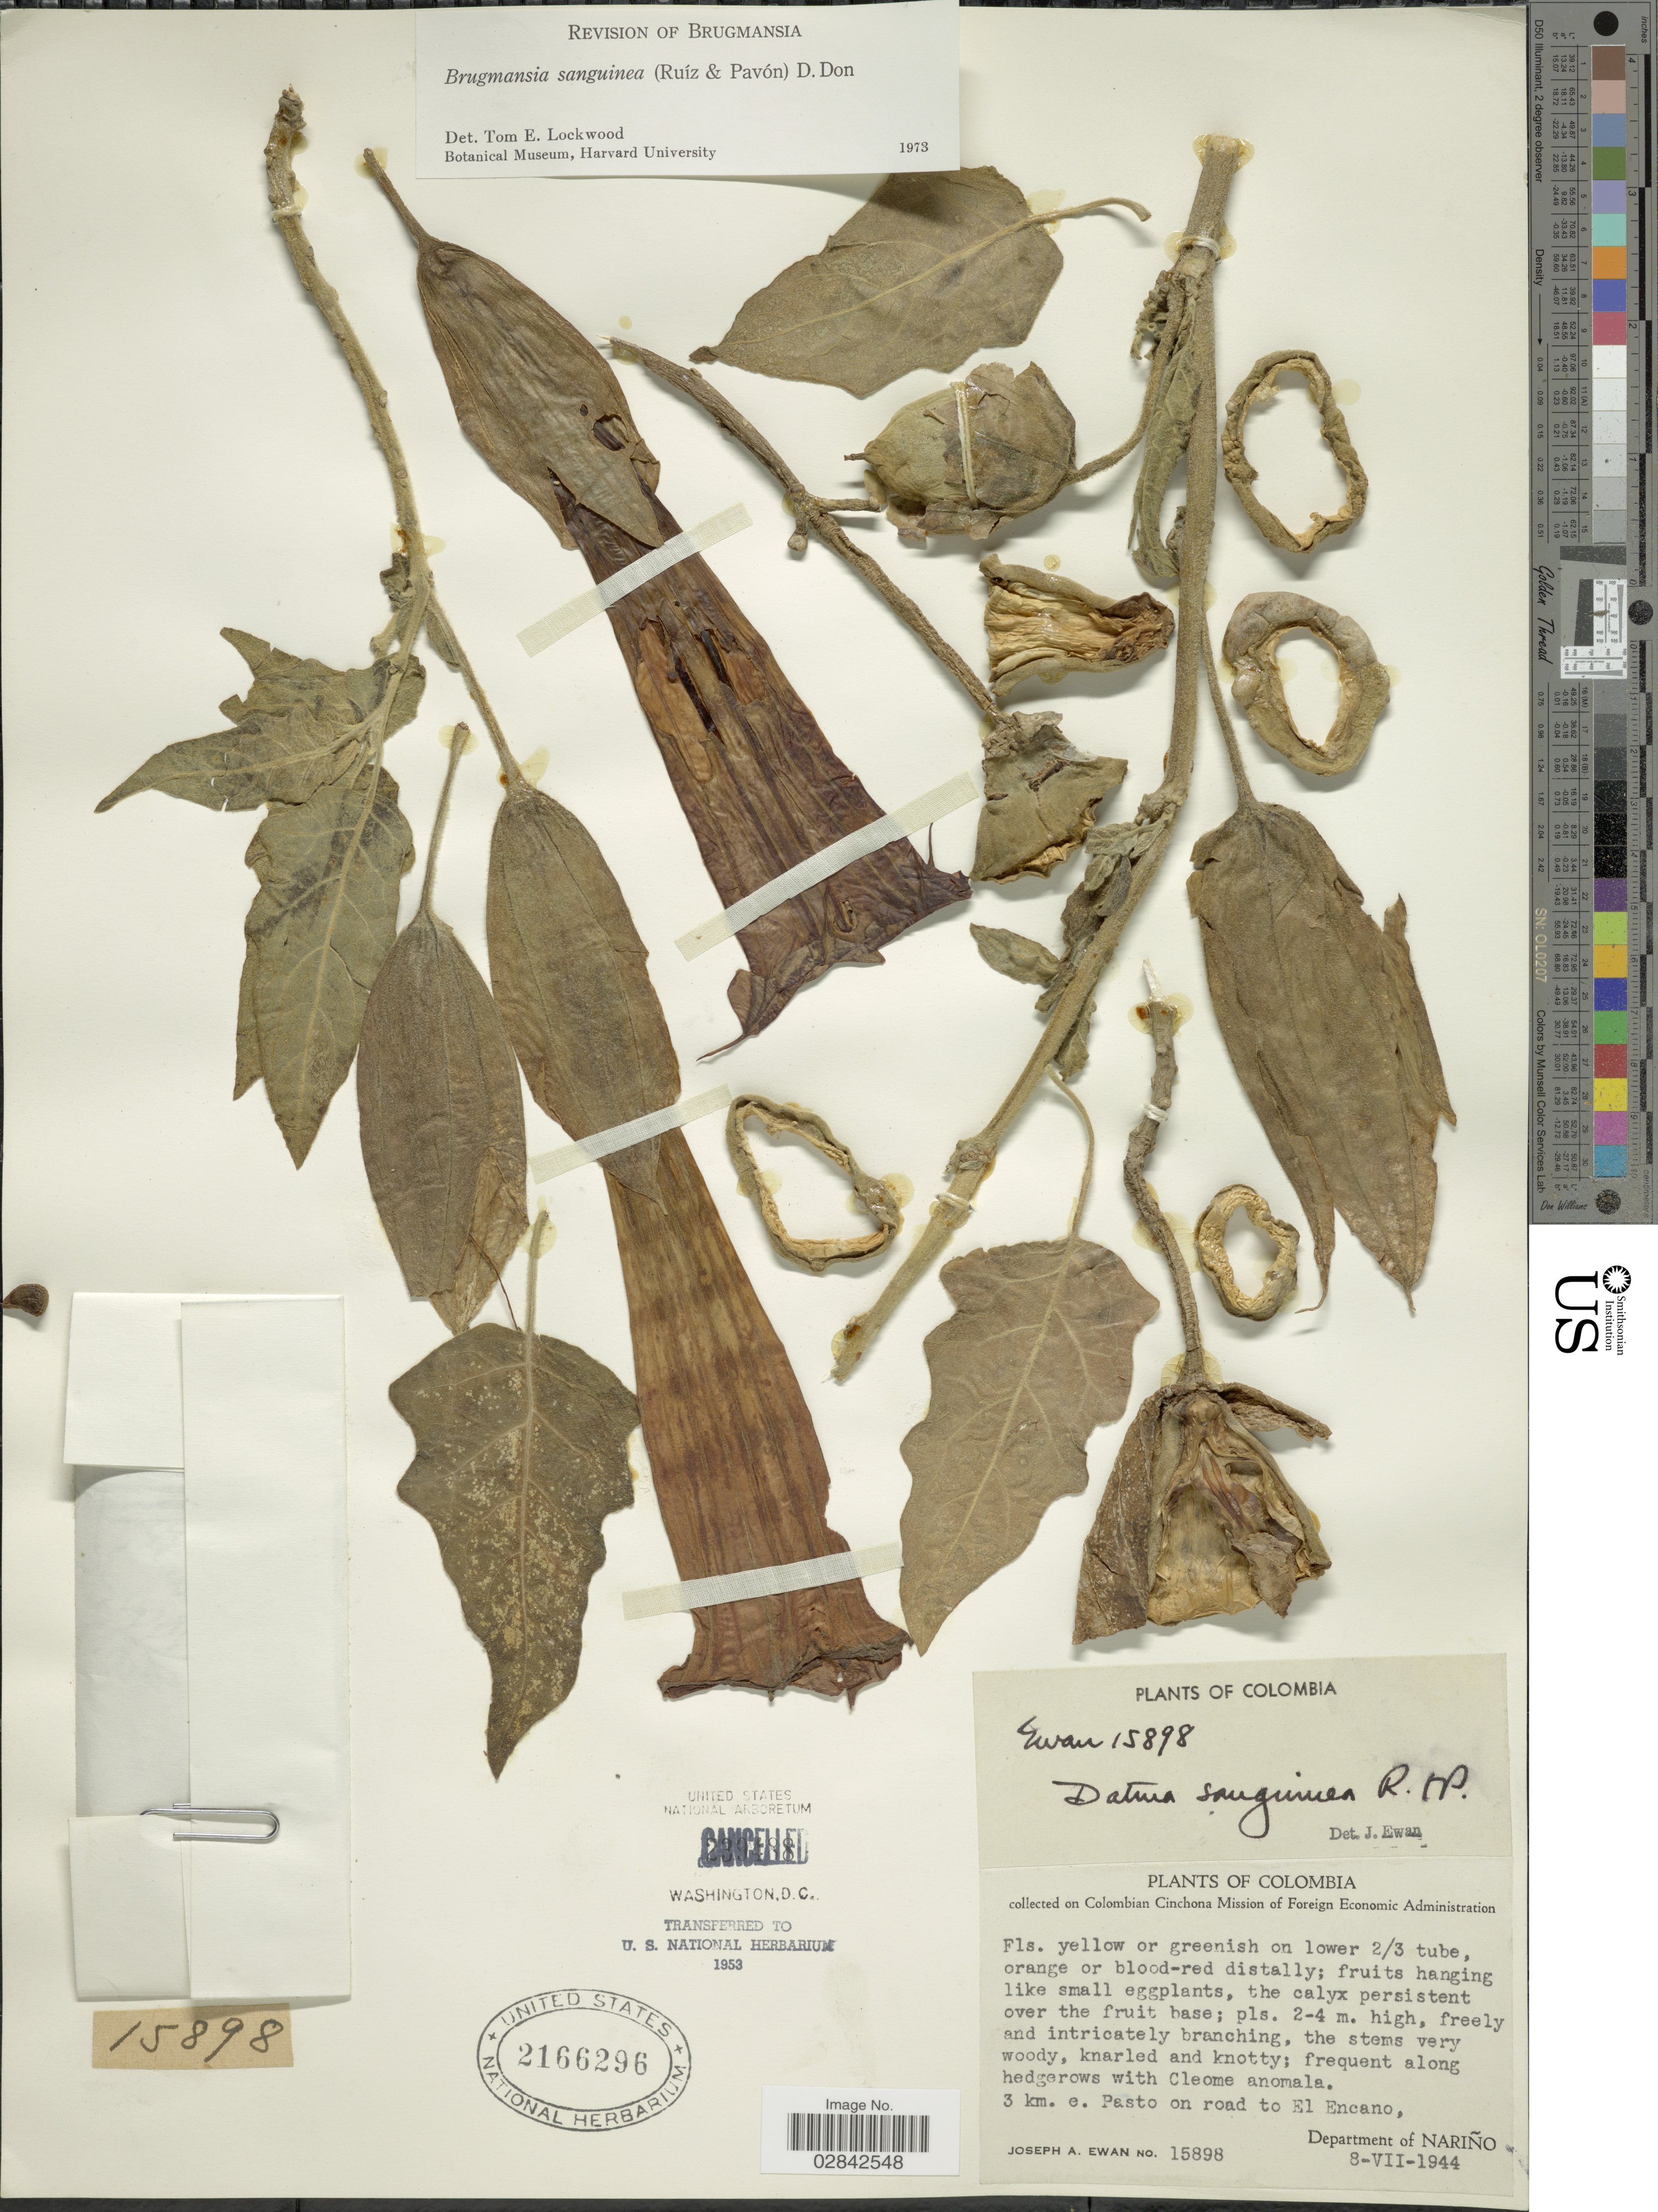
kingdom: Plantae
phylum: Tracheophyta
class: Magnoliopsida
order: Solanales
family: Solanaceae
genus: Brugmansia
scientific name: Brugmansia sanguinea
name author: (Ruiz & Pav.) D. Don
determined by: Lockwood, T. E.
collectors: J. A. Ewan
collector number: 15898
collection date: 1944-07-08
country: Colombia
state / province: Nariño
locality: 3 km. e. Pasto on road to El Encano, Department of Nariño.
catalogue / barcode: US 2166296